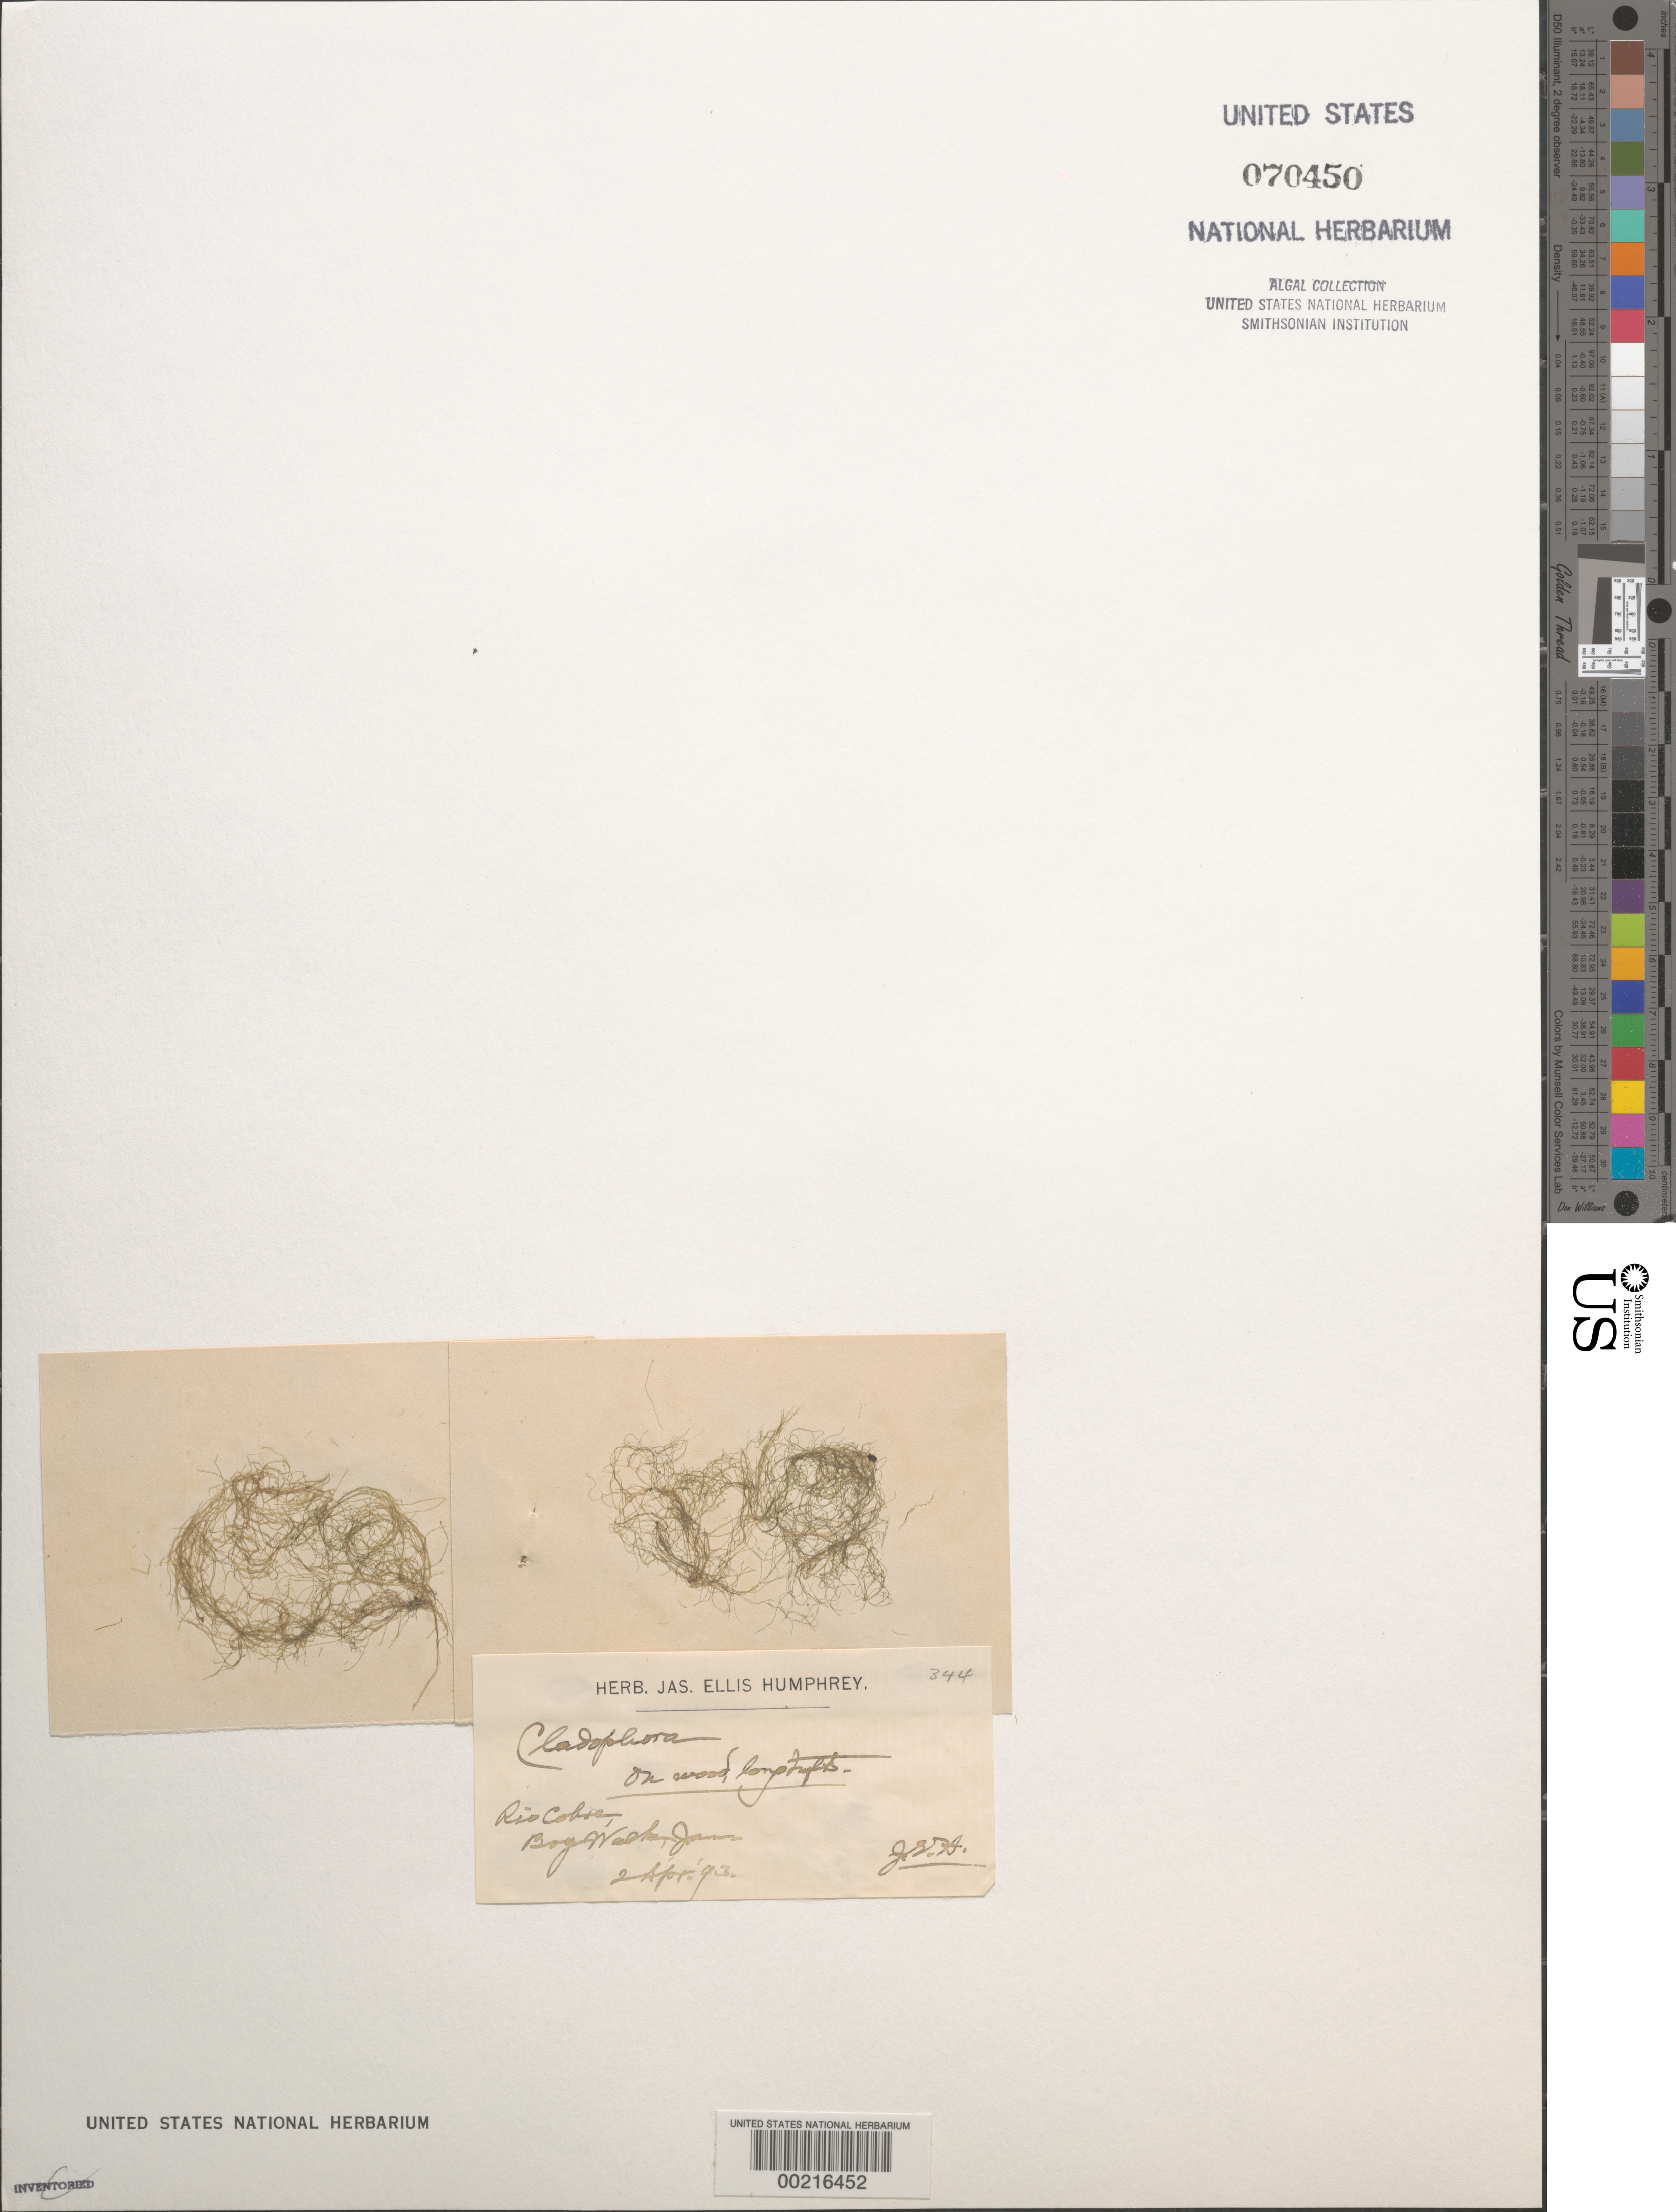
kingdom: Plantae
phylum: Chlorophyta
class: Ulvophyceae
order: Cladophorales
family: Cladophoraceae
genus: Cladophora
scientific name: Cladophora sp.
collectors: J. Humphrey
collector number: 344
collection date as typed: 02 Apr 1893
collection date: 1893-04-02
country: Jamaica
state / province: Saint Catherine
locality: Bog walk, rio cobre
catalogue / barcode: US 70450